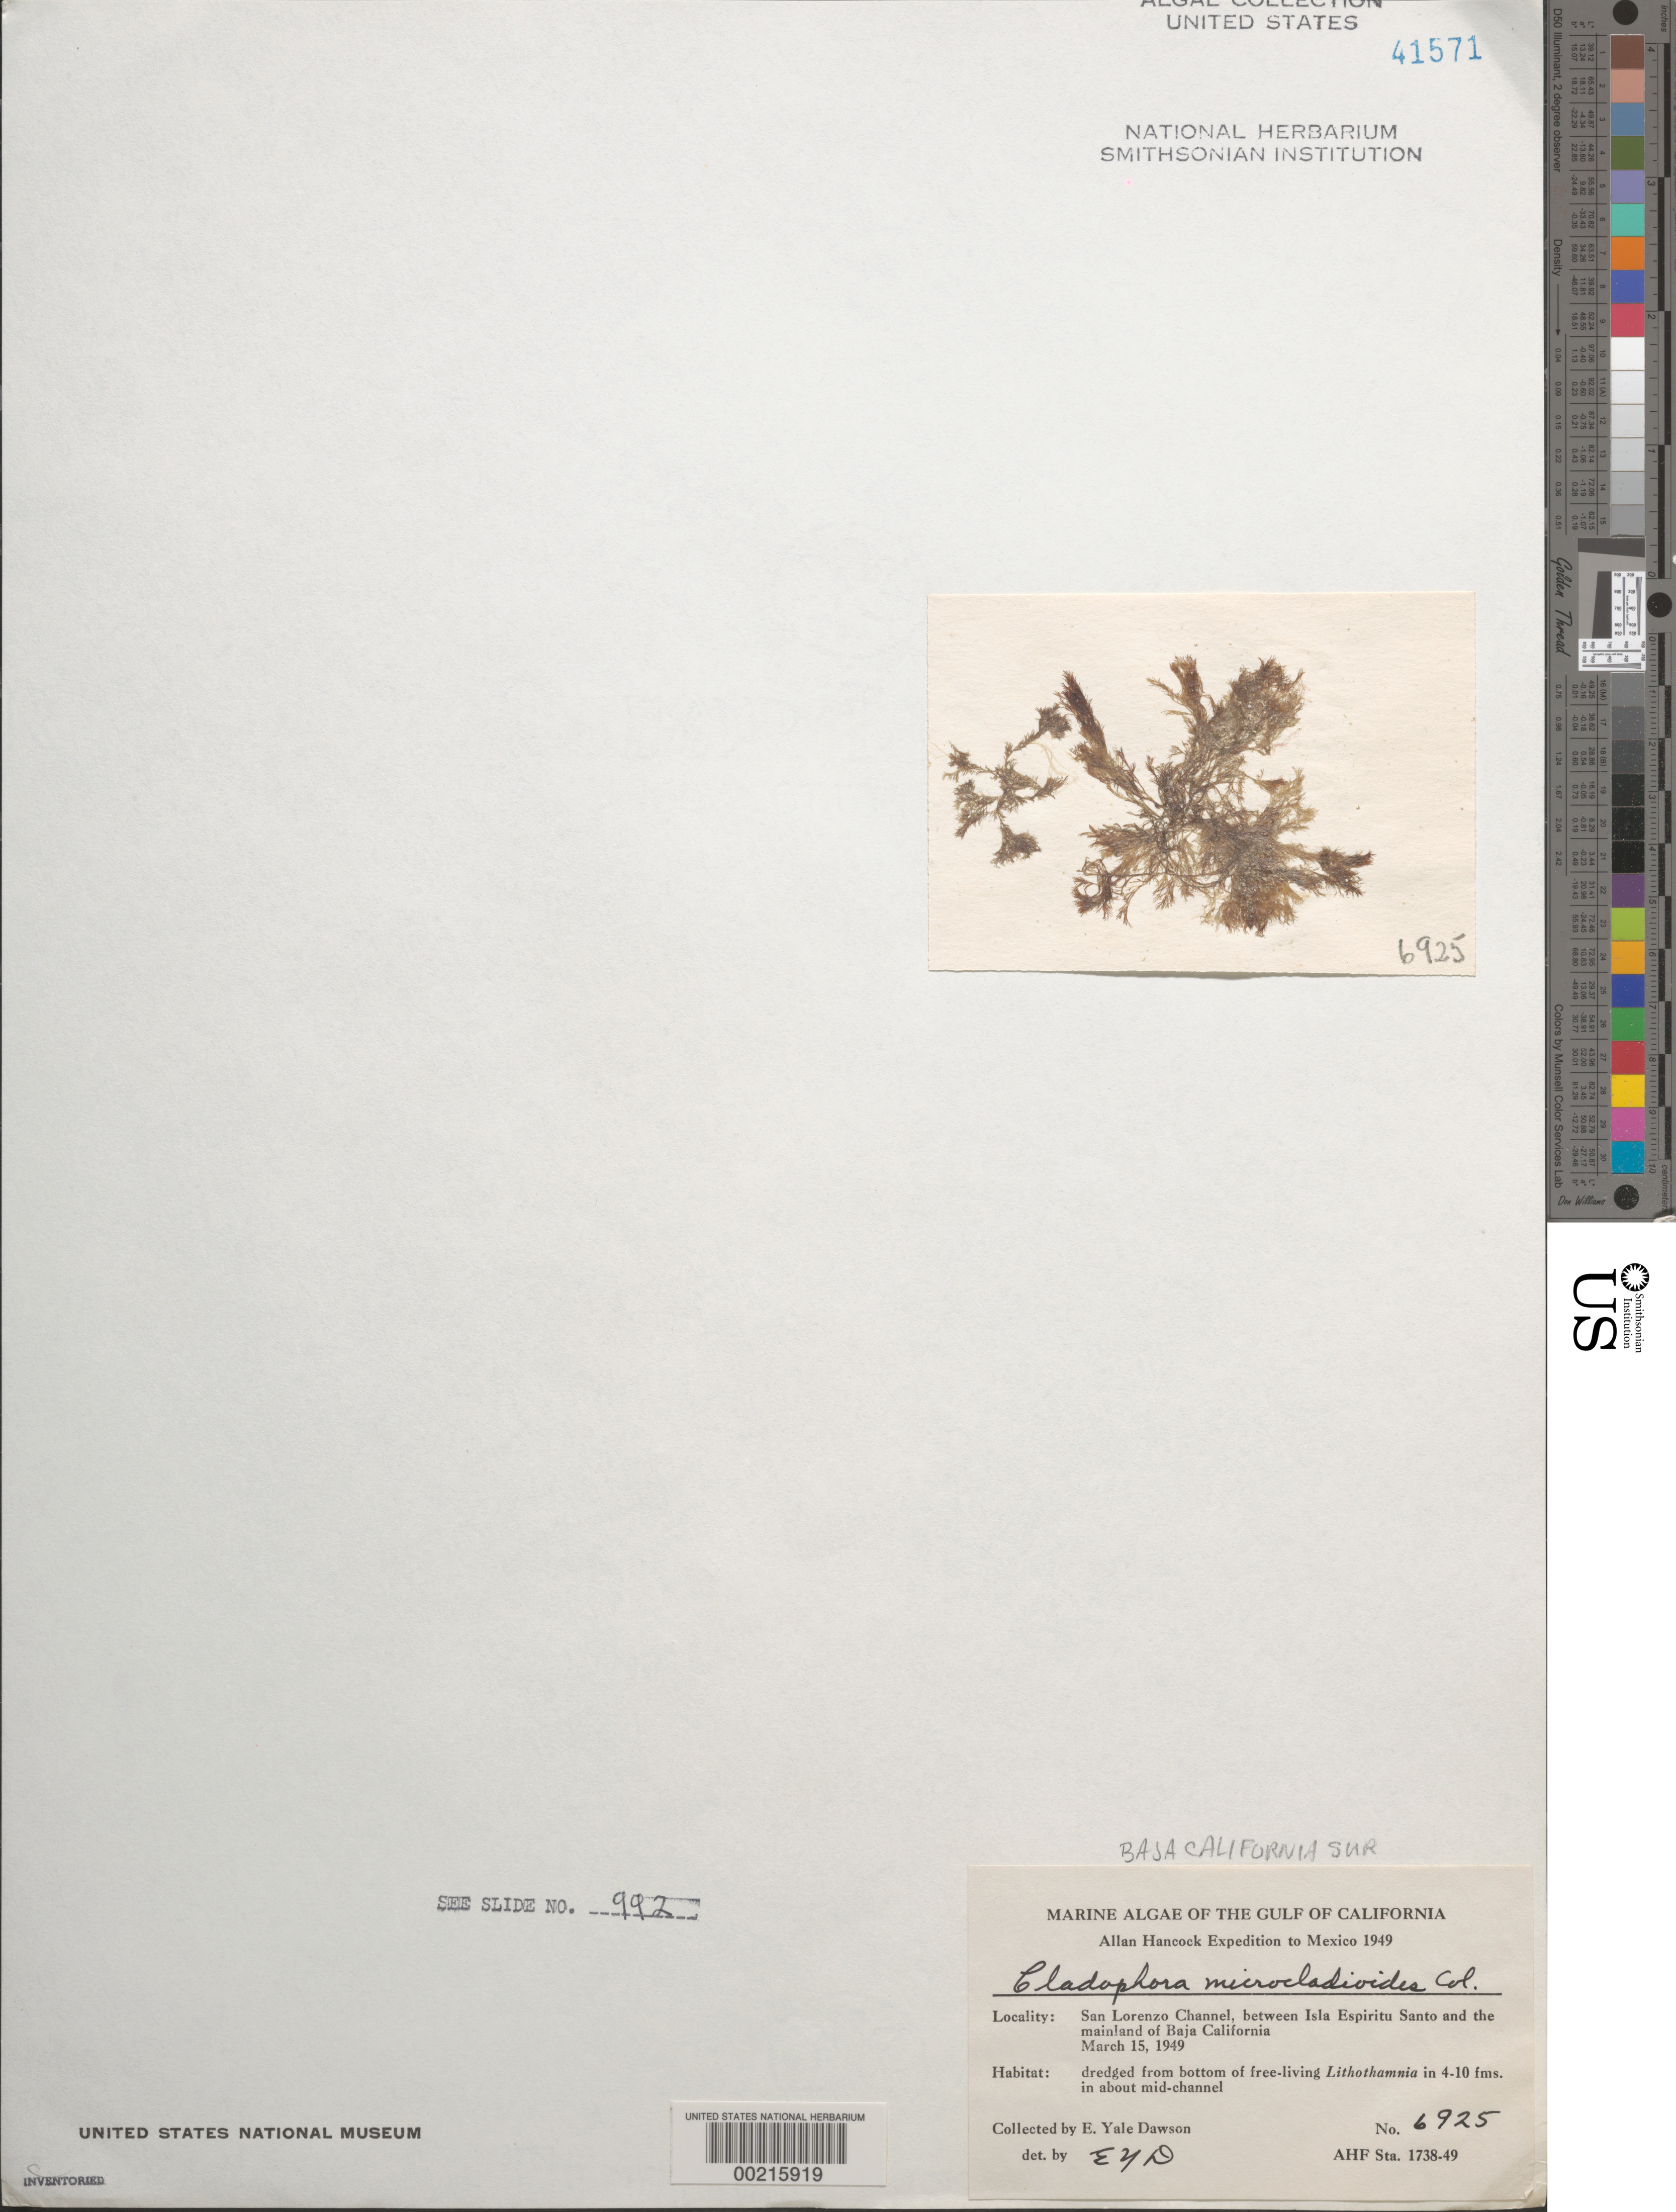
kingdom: Plantae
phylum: Chlorophyta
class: Ulvophyceae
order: Cladophorales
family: Cladophoraceae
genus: Cladophora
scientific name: Cladophora microcladioides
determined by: Dawson, E. Y.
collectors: E. Y. Dawson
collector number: EYD 6925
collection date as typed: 15 Mar 1949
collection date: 1949-03-15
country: Mexico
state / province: Baja California Sur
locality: San Lorenzo Channel, between Isla Espiritu Santo and mainland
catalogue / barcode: US 41571